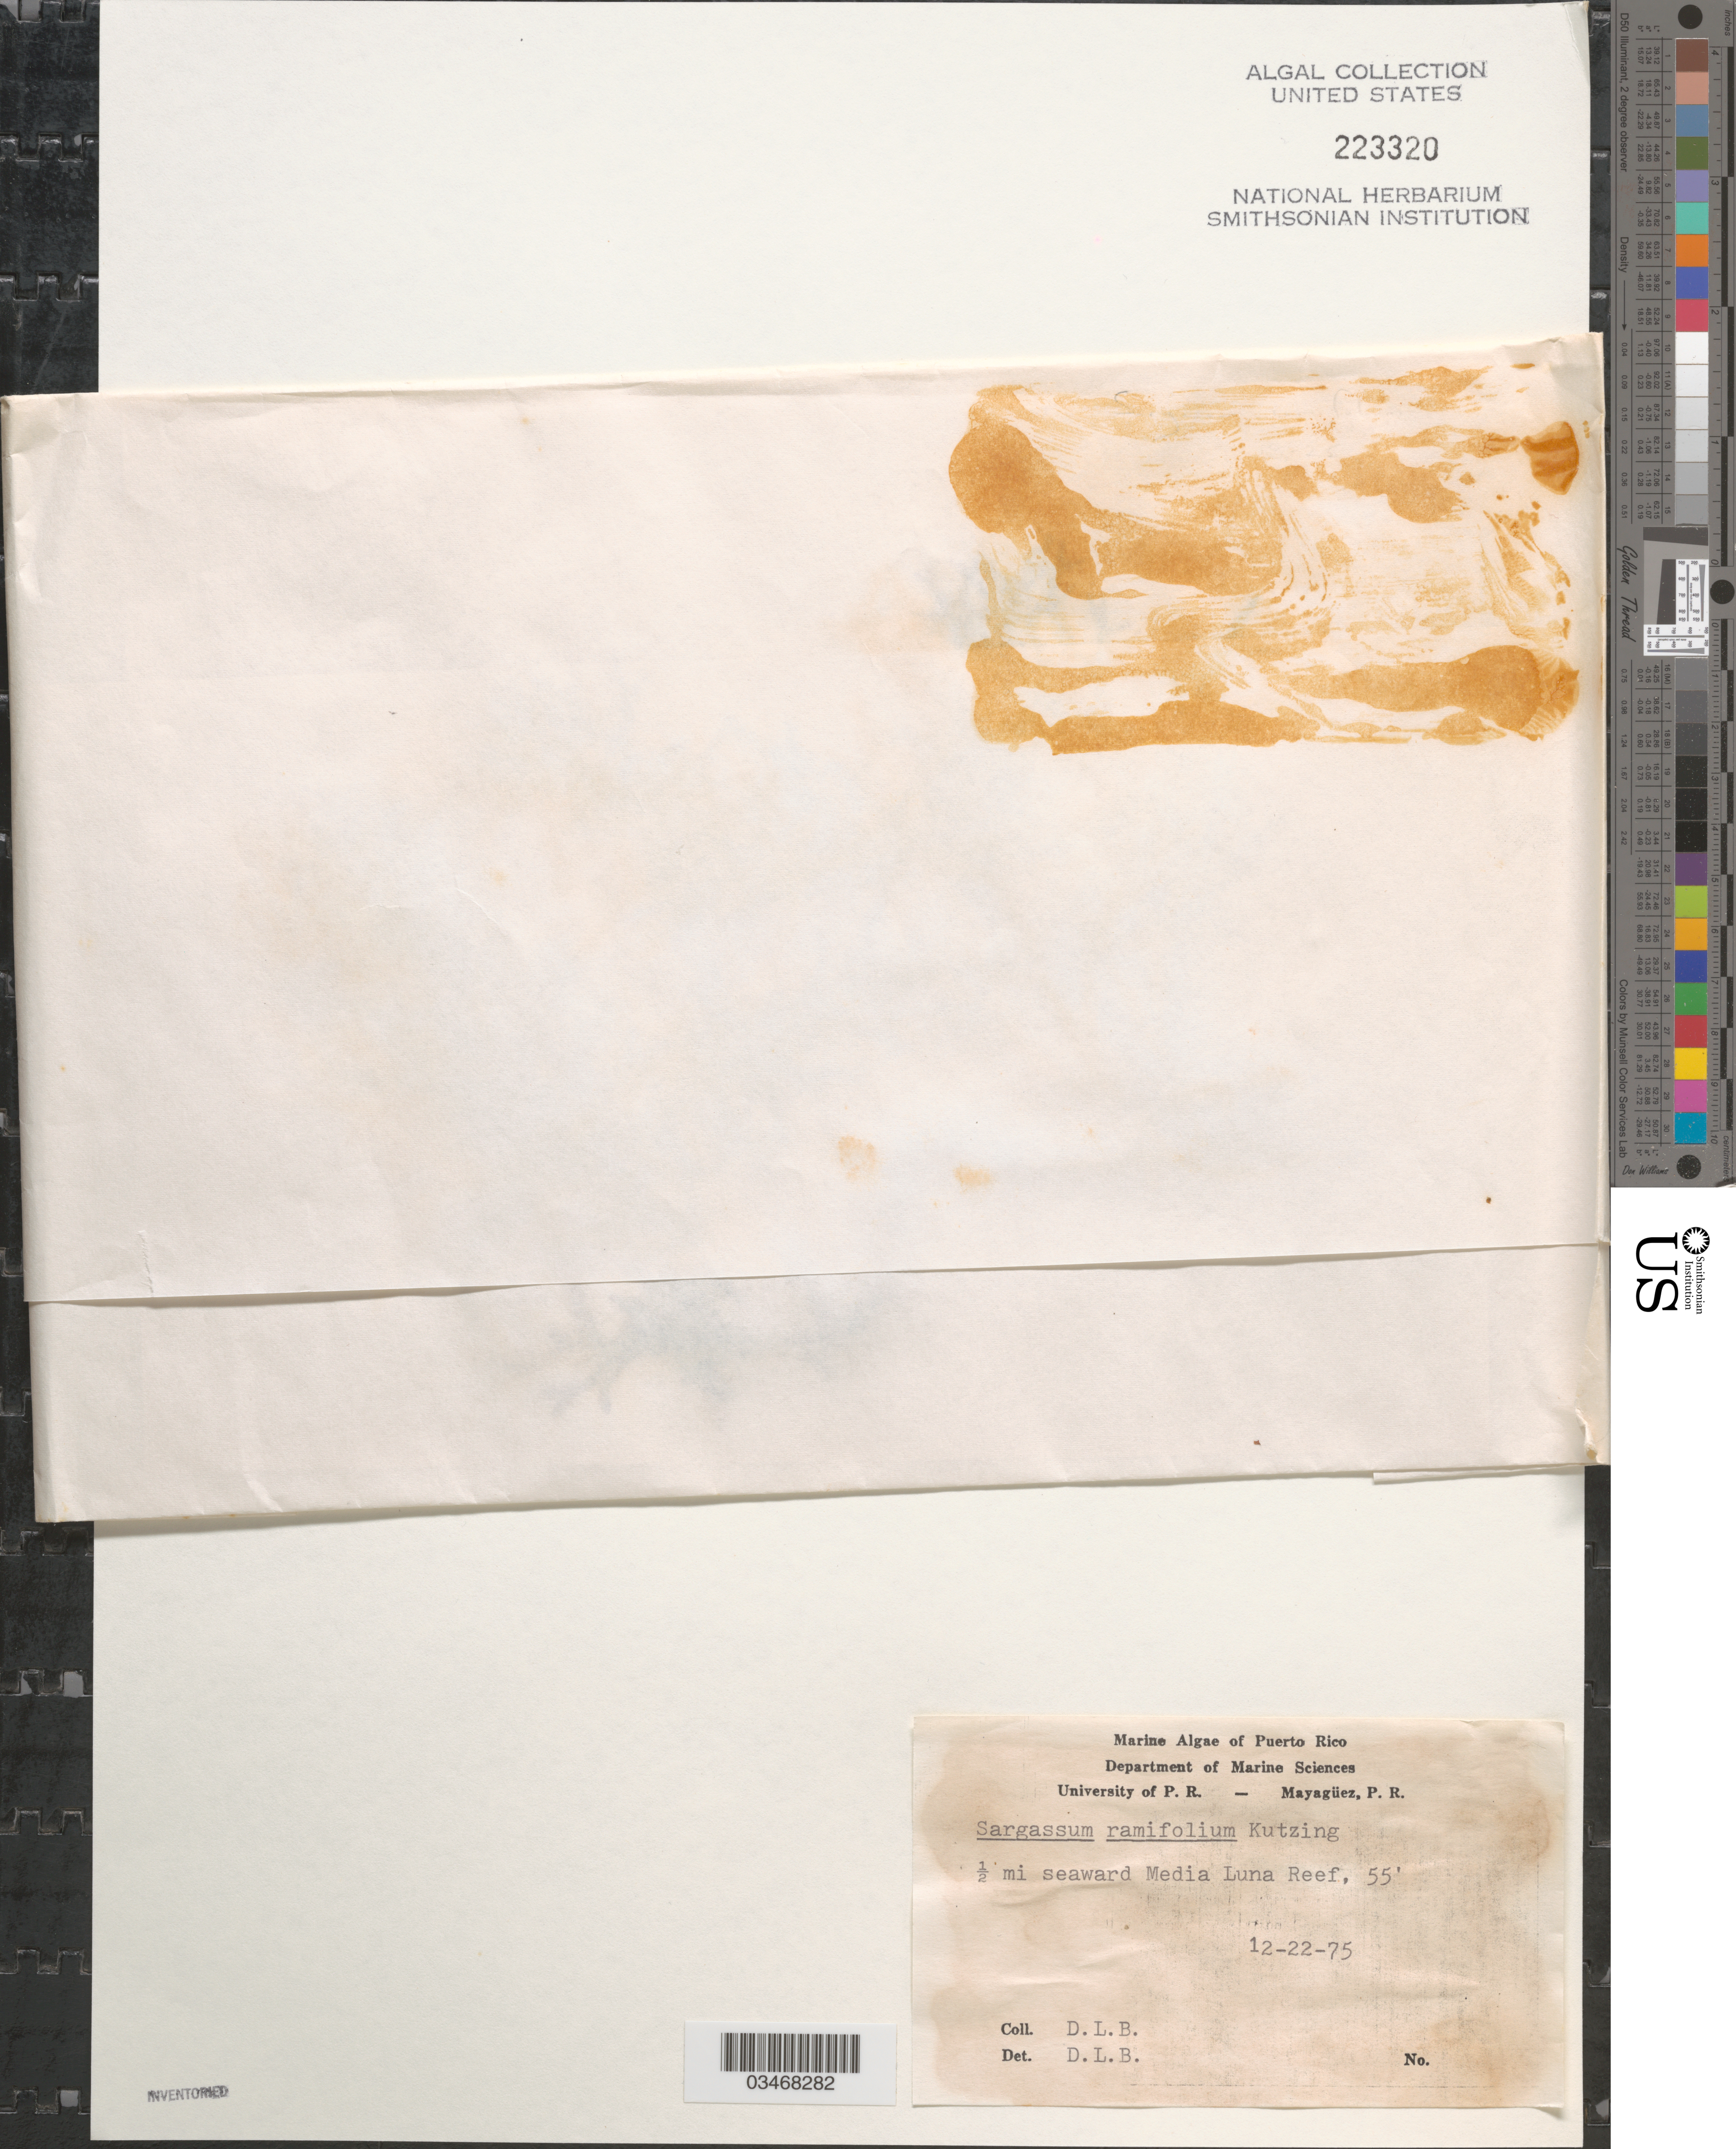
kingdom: Chromista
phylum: Ochrophyta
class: Phaeophyceae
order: Fucales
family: Sargassaceae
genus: Sargassum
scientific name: Sargassum ramifolium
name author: Kütz.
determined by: Ballantine, D. L.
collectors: D.L. Ballantine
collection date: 1975-12-22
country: Puerto Rico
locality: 1/2 mi seaward Media Luna Reef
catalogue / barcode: US 223320